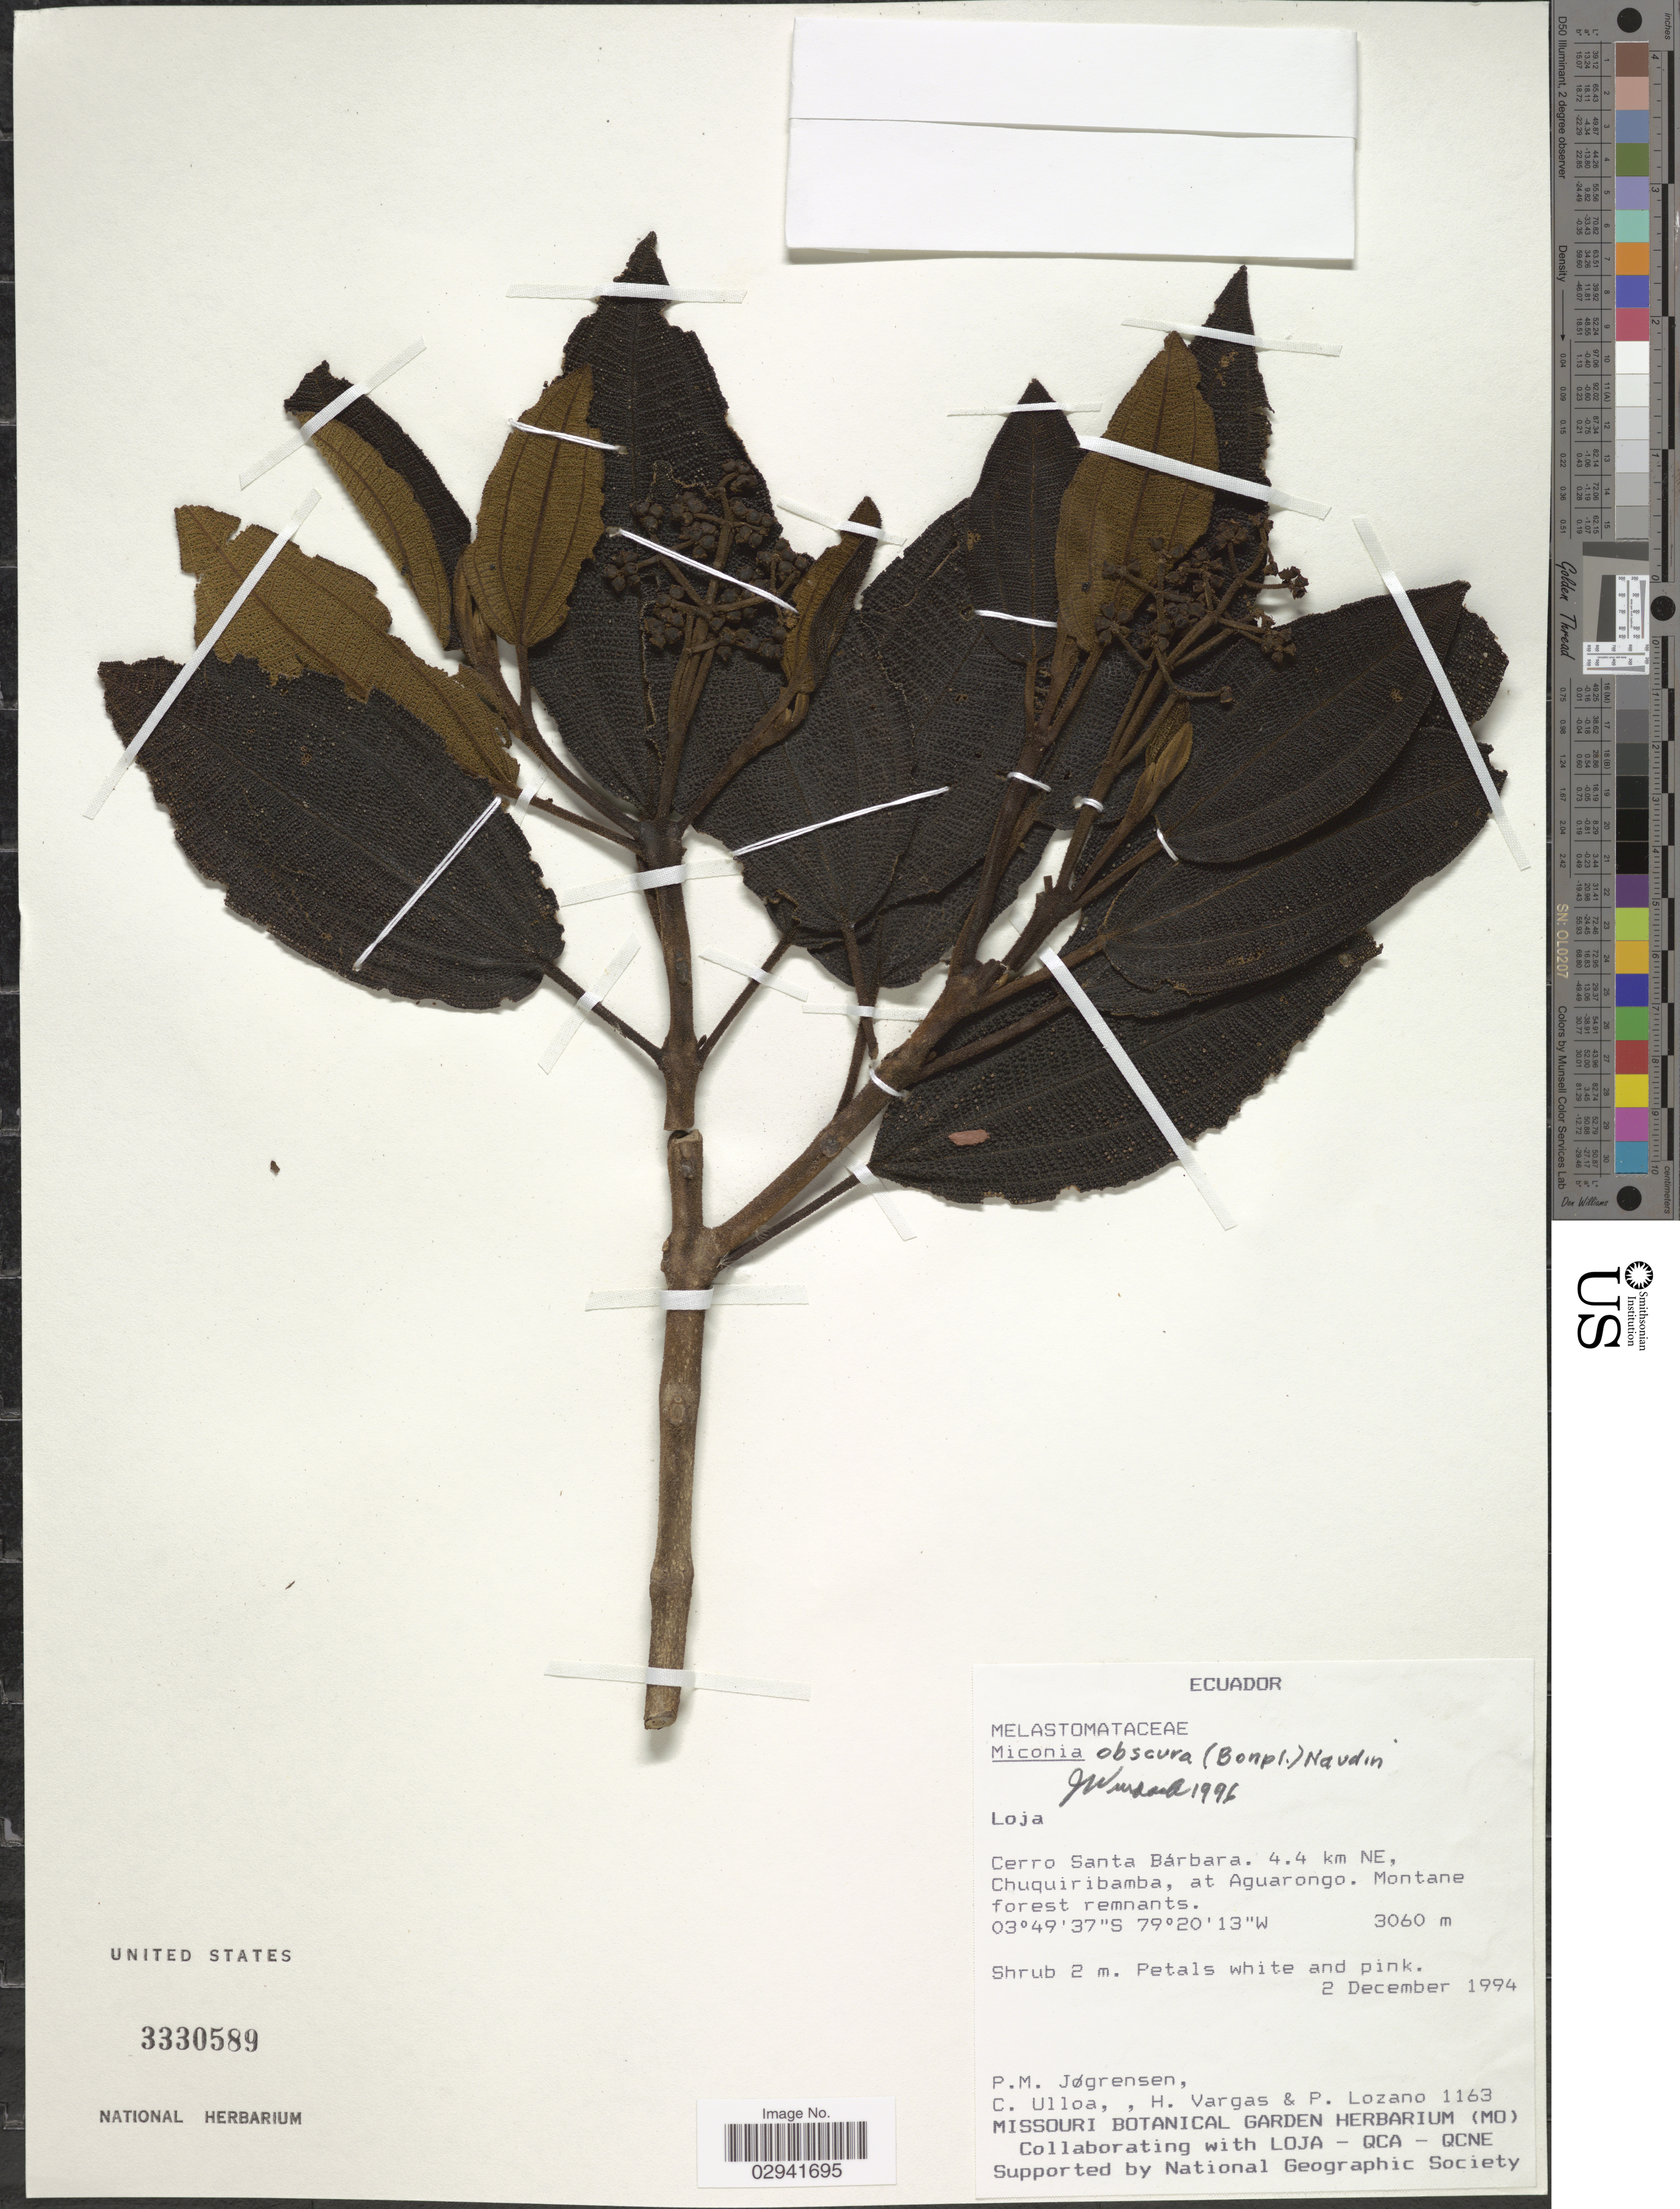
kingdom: Plantae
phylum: Tracheophyta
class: Magnoliopsida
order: Myrtales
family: Melastomataceae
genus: Miconia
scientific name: Miconia obscura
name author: (Bonpl.) Naudin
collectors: P. Jørgensen, C. Ulloa, H. Vargas & P. Lozano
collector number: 1163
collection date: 1994-12-02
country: Ecuador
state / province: Loja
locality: Cerro Santa Bárbara. 4.4 km NE, Chuquiribamba, at Aguarongo.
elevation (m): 3060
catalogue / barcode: US 3330589